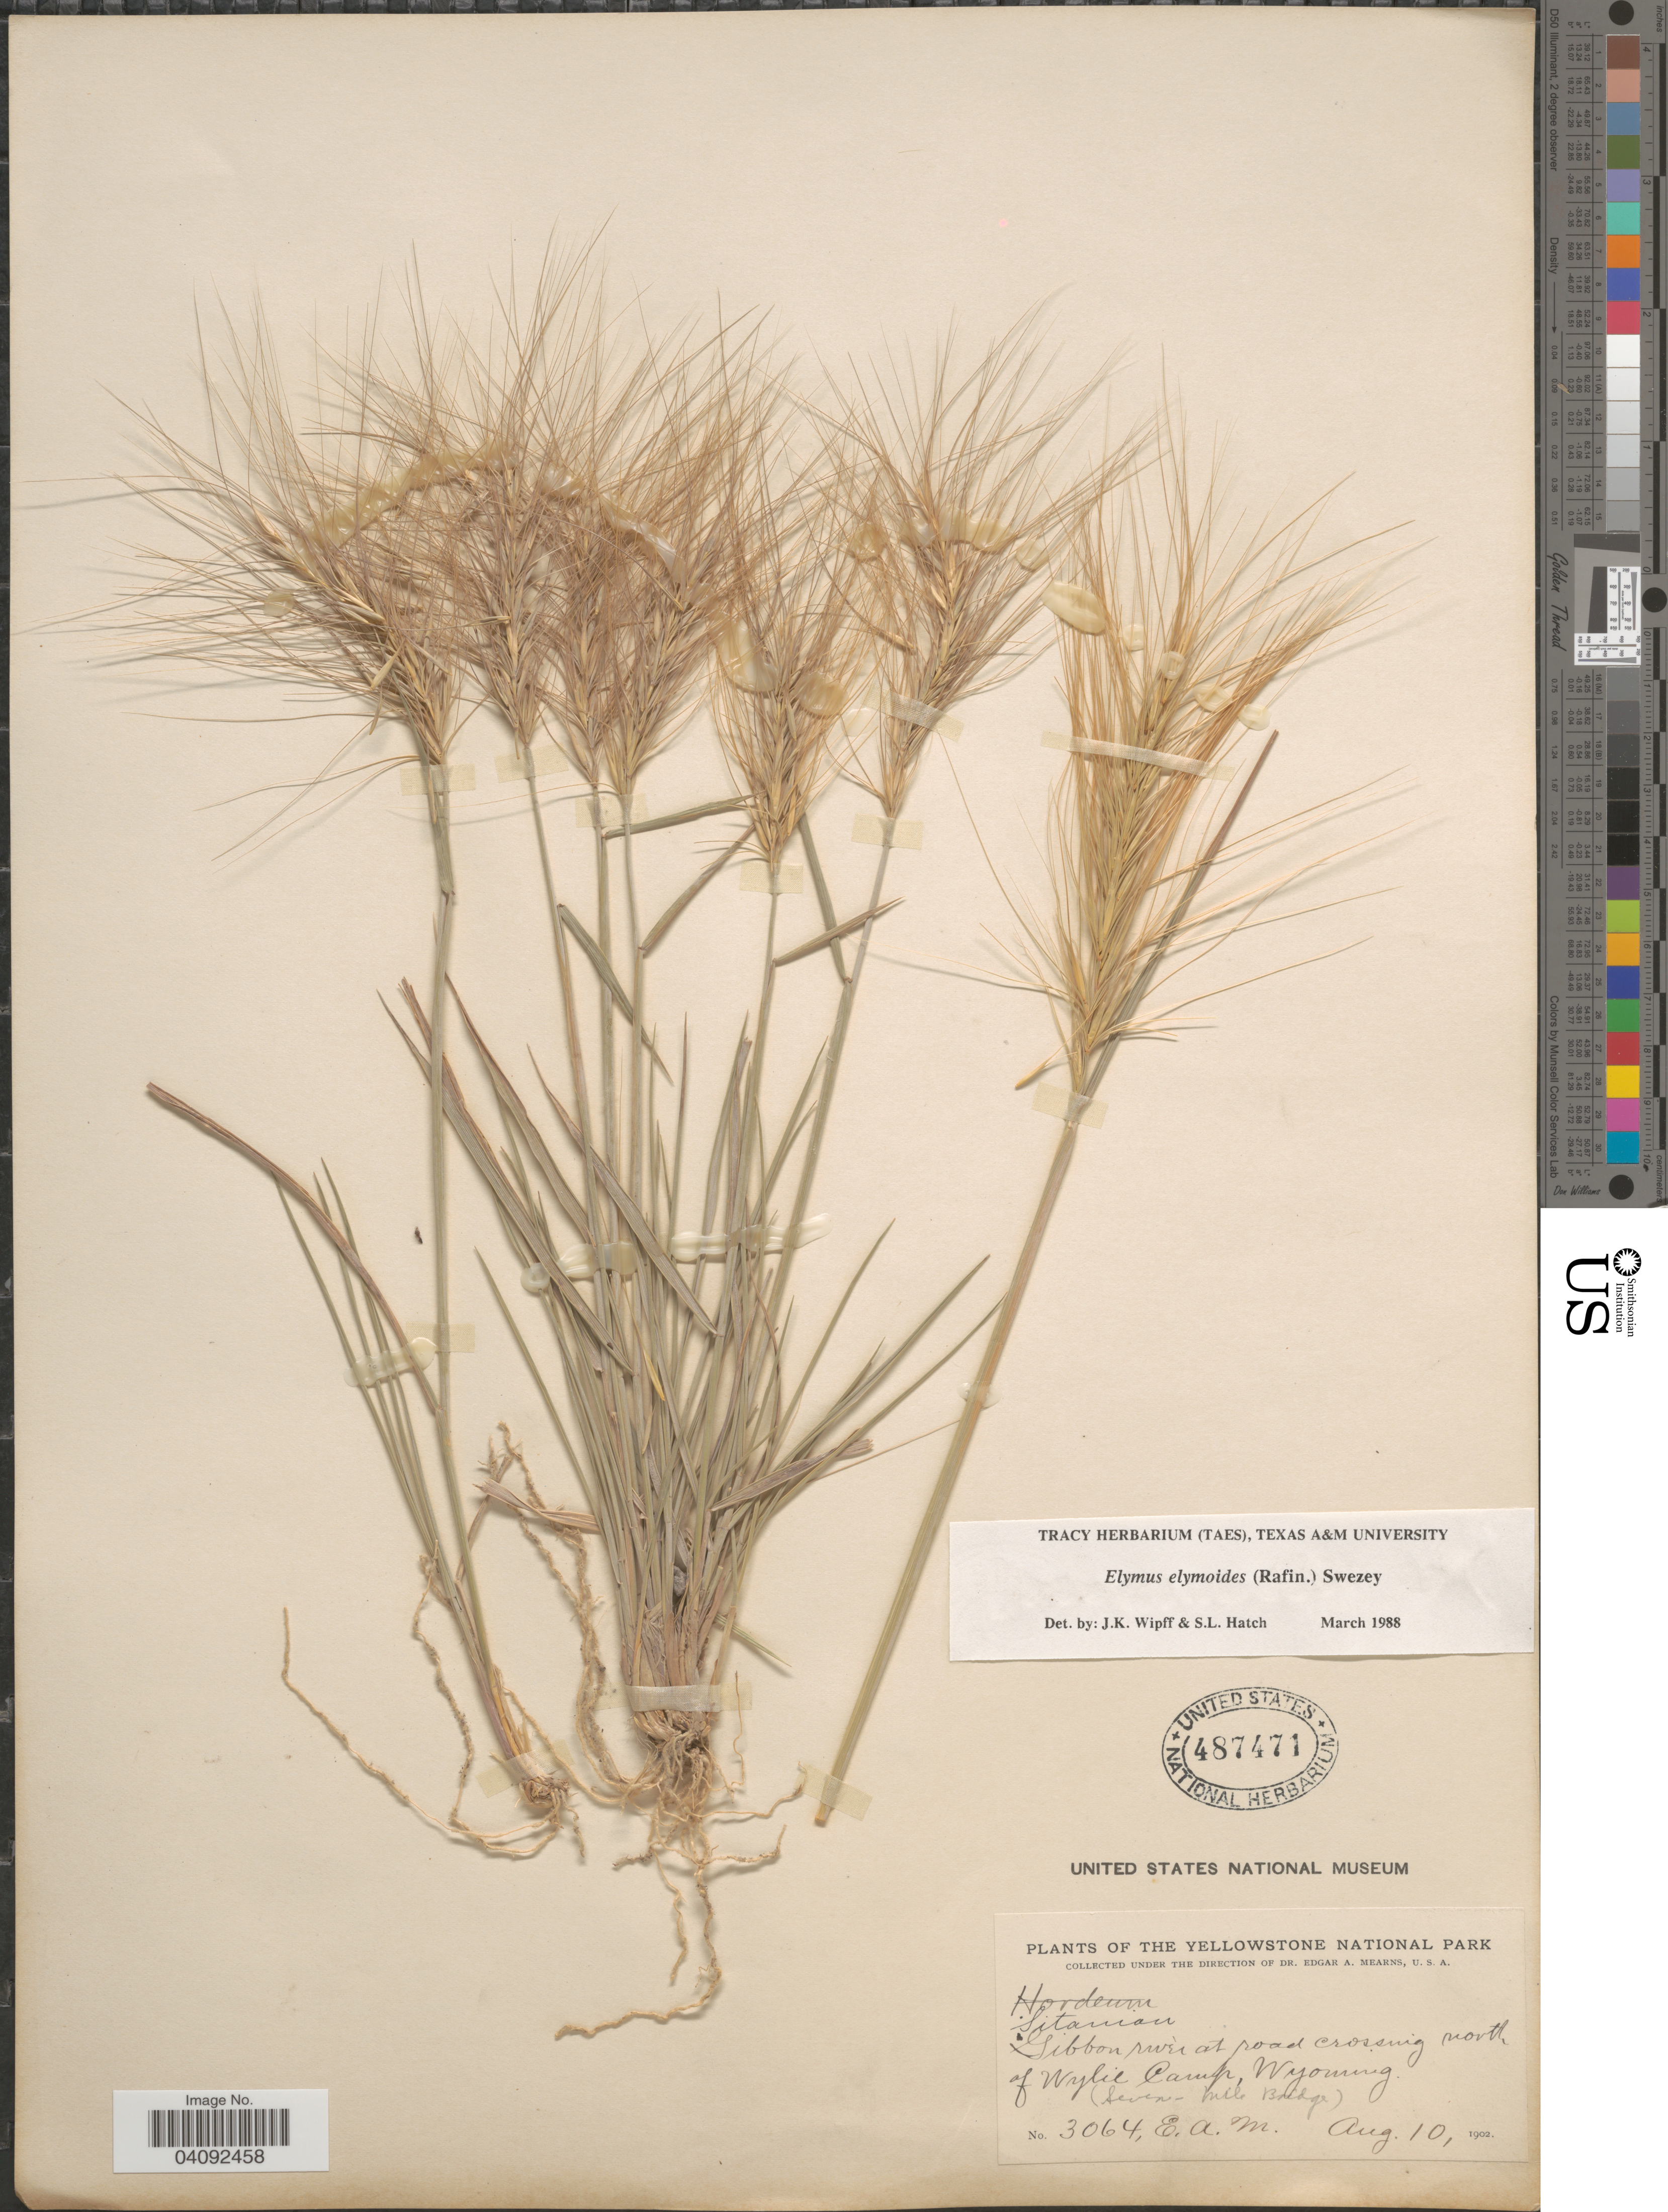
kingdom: Plantae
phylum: Tracheophyta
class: Liliopsida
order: Poales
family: Poaceae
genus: Elymus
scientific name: Elymus elymoides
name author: (Raf.) Swezey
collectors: E. A. Mearns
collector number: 3064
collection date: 1902-08-10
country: United States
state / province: Wyoming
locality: The Yellowstone National Park. Gibbon river at road crossing north of Wylie Camp. (Seven- Mile Bridge).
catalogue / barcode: US 487471